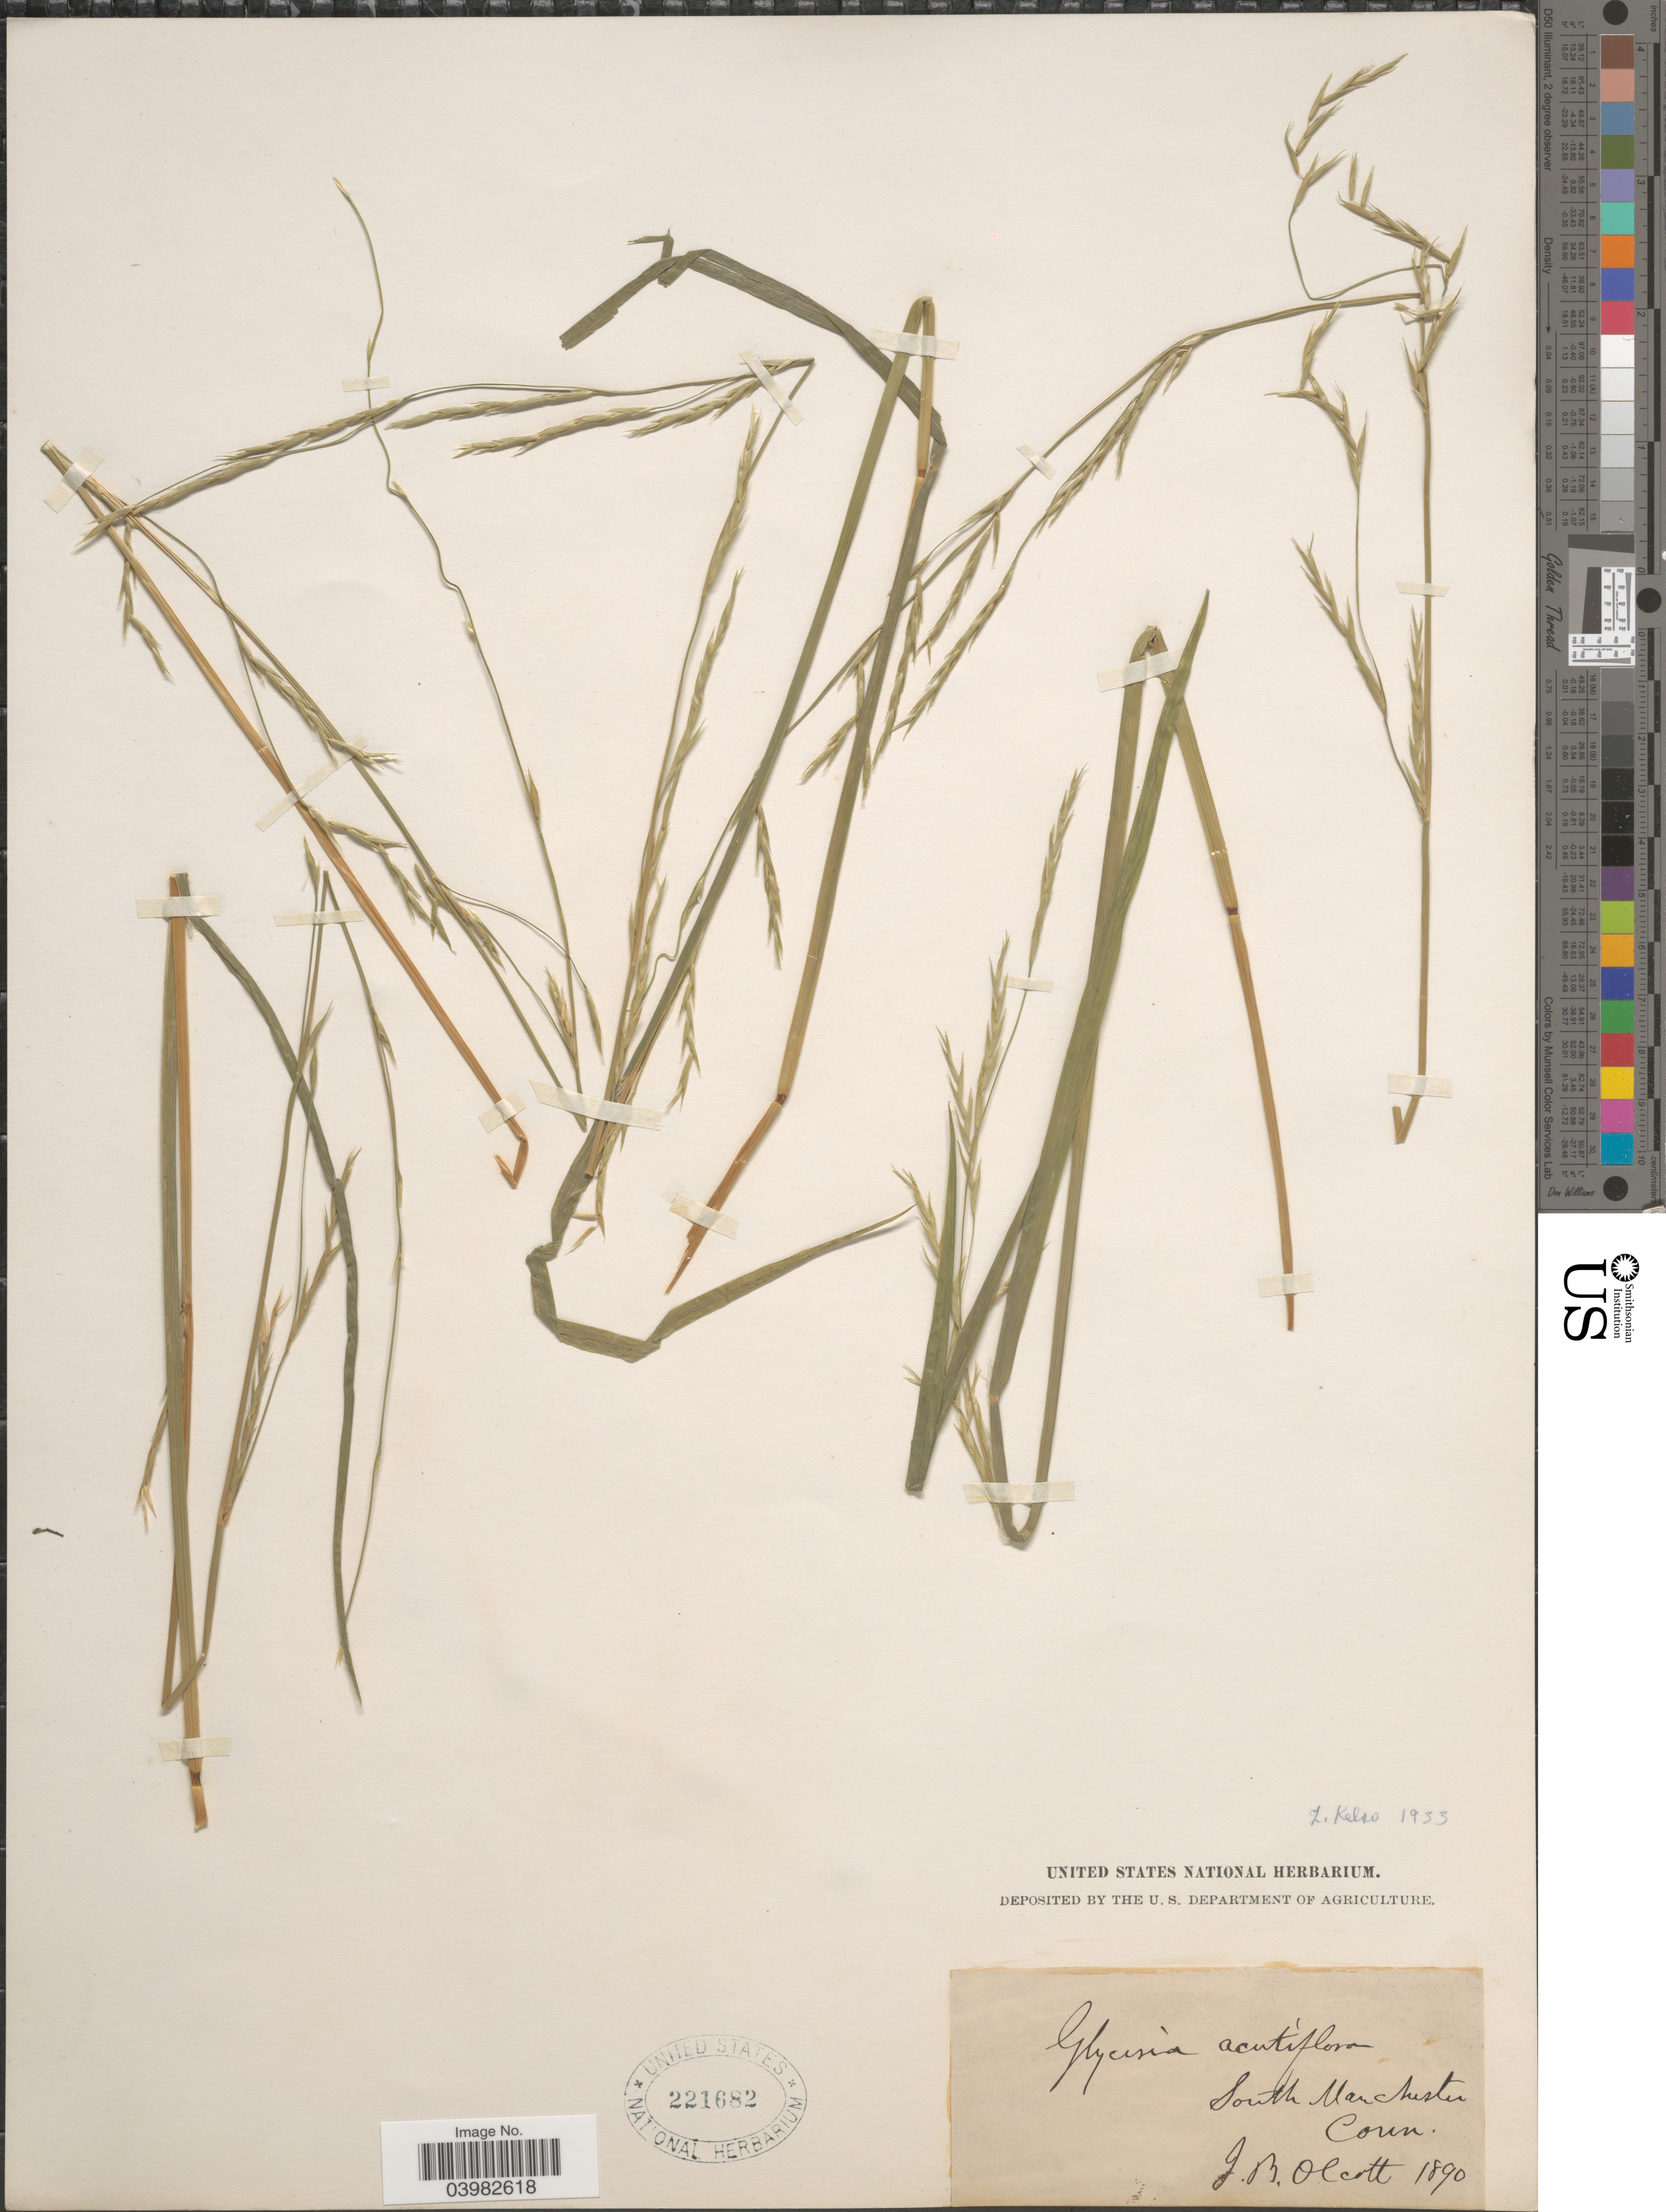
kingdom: Plantae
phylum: Tracheophyta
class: Liliopsida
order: Poales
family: Poaceae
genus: Glyceria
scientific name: Glyceria acutiflora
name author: Torr.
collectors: J. Olcott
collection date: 1890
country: United States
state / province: Connecticut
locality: South Manchester.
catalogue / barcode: US 221682